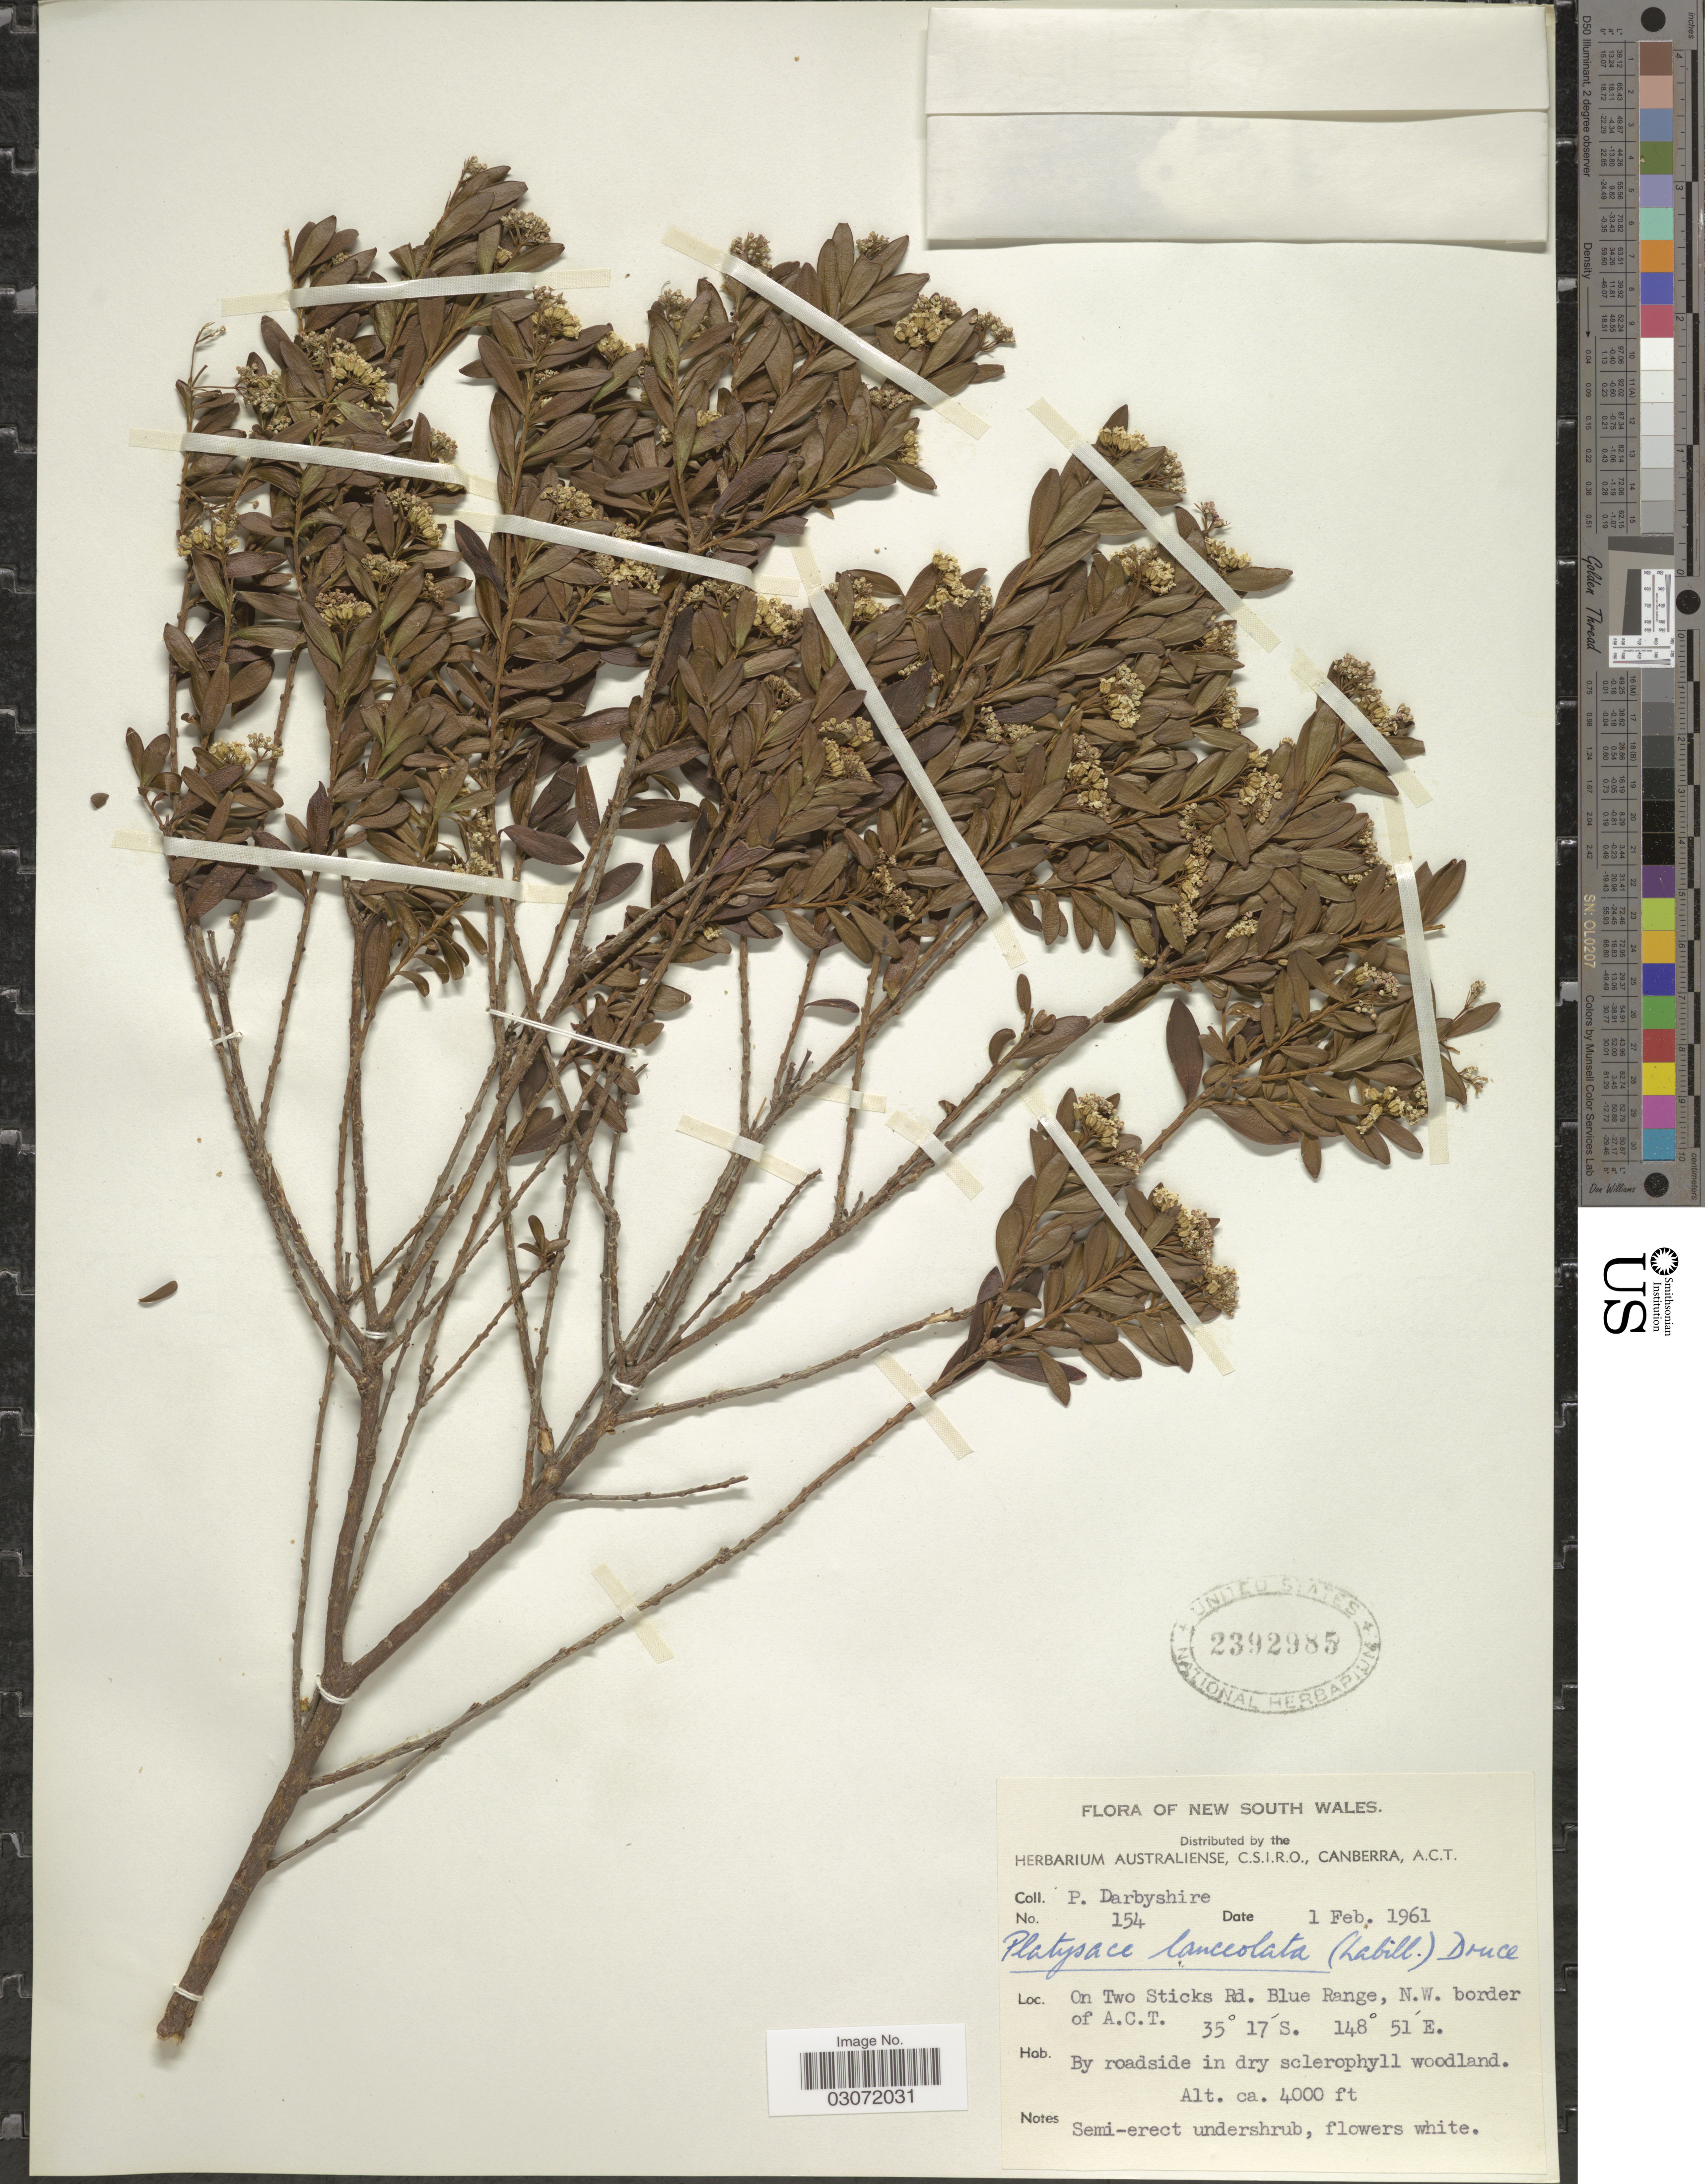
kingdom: Plantae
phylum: Tracheophyta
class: Magnoliopsida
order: Apiales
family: Apiaceae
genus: Platysace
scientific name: Platysace lanceolata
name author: Druce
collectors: P. Darbyshire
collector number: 154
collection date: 1961-02-01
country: Australia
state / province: New South Wales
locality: On Two Sticks Rd. Blue Range, N.W. border of A.C.T.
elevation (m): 1219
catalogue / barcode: US 2392985